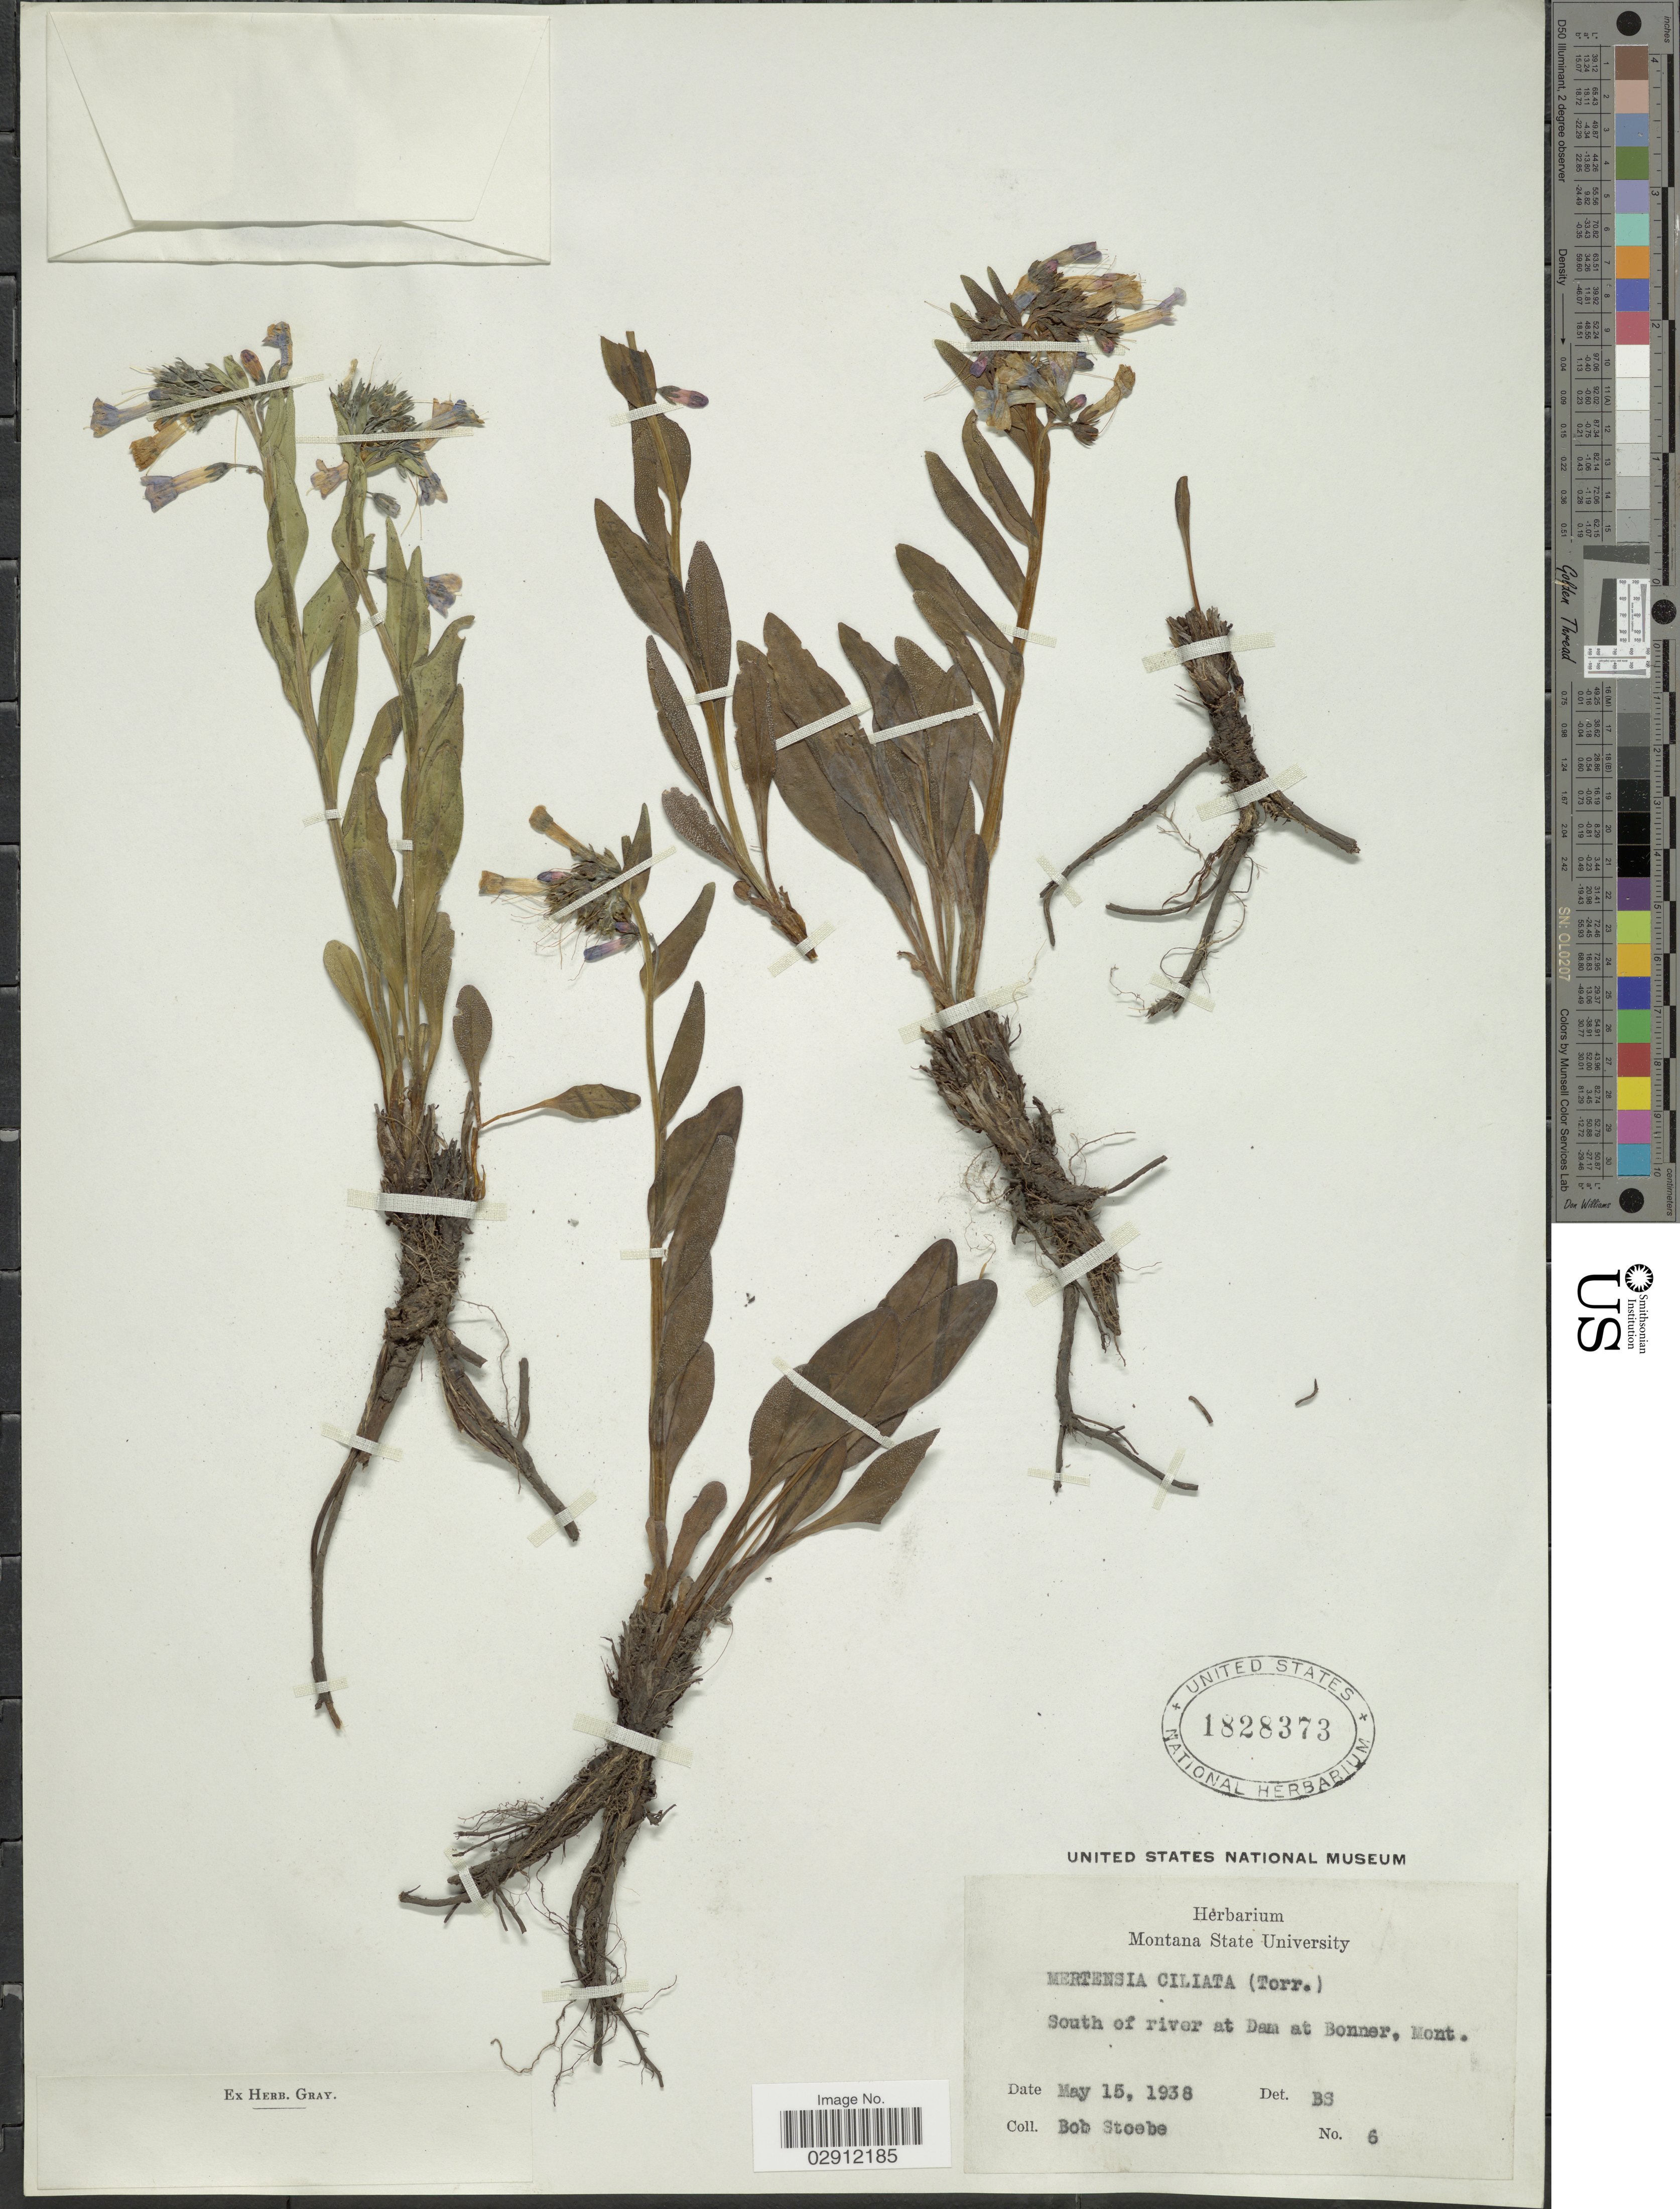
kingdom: Plantae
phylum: Tracheophyta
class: Magnoliopsida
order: Boraginales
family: Boraginaceae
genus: Mertensia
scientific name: Mertensia ciliata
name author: (James) G. Don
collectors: B. Stoebe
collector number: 6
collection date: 1938-05-15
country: United States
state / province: Montana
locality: South of river at Dam at Bonner, Mont.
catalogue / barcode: US 1828373